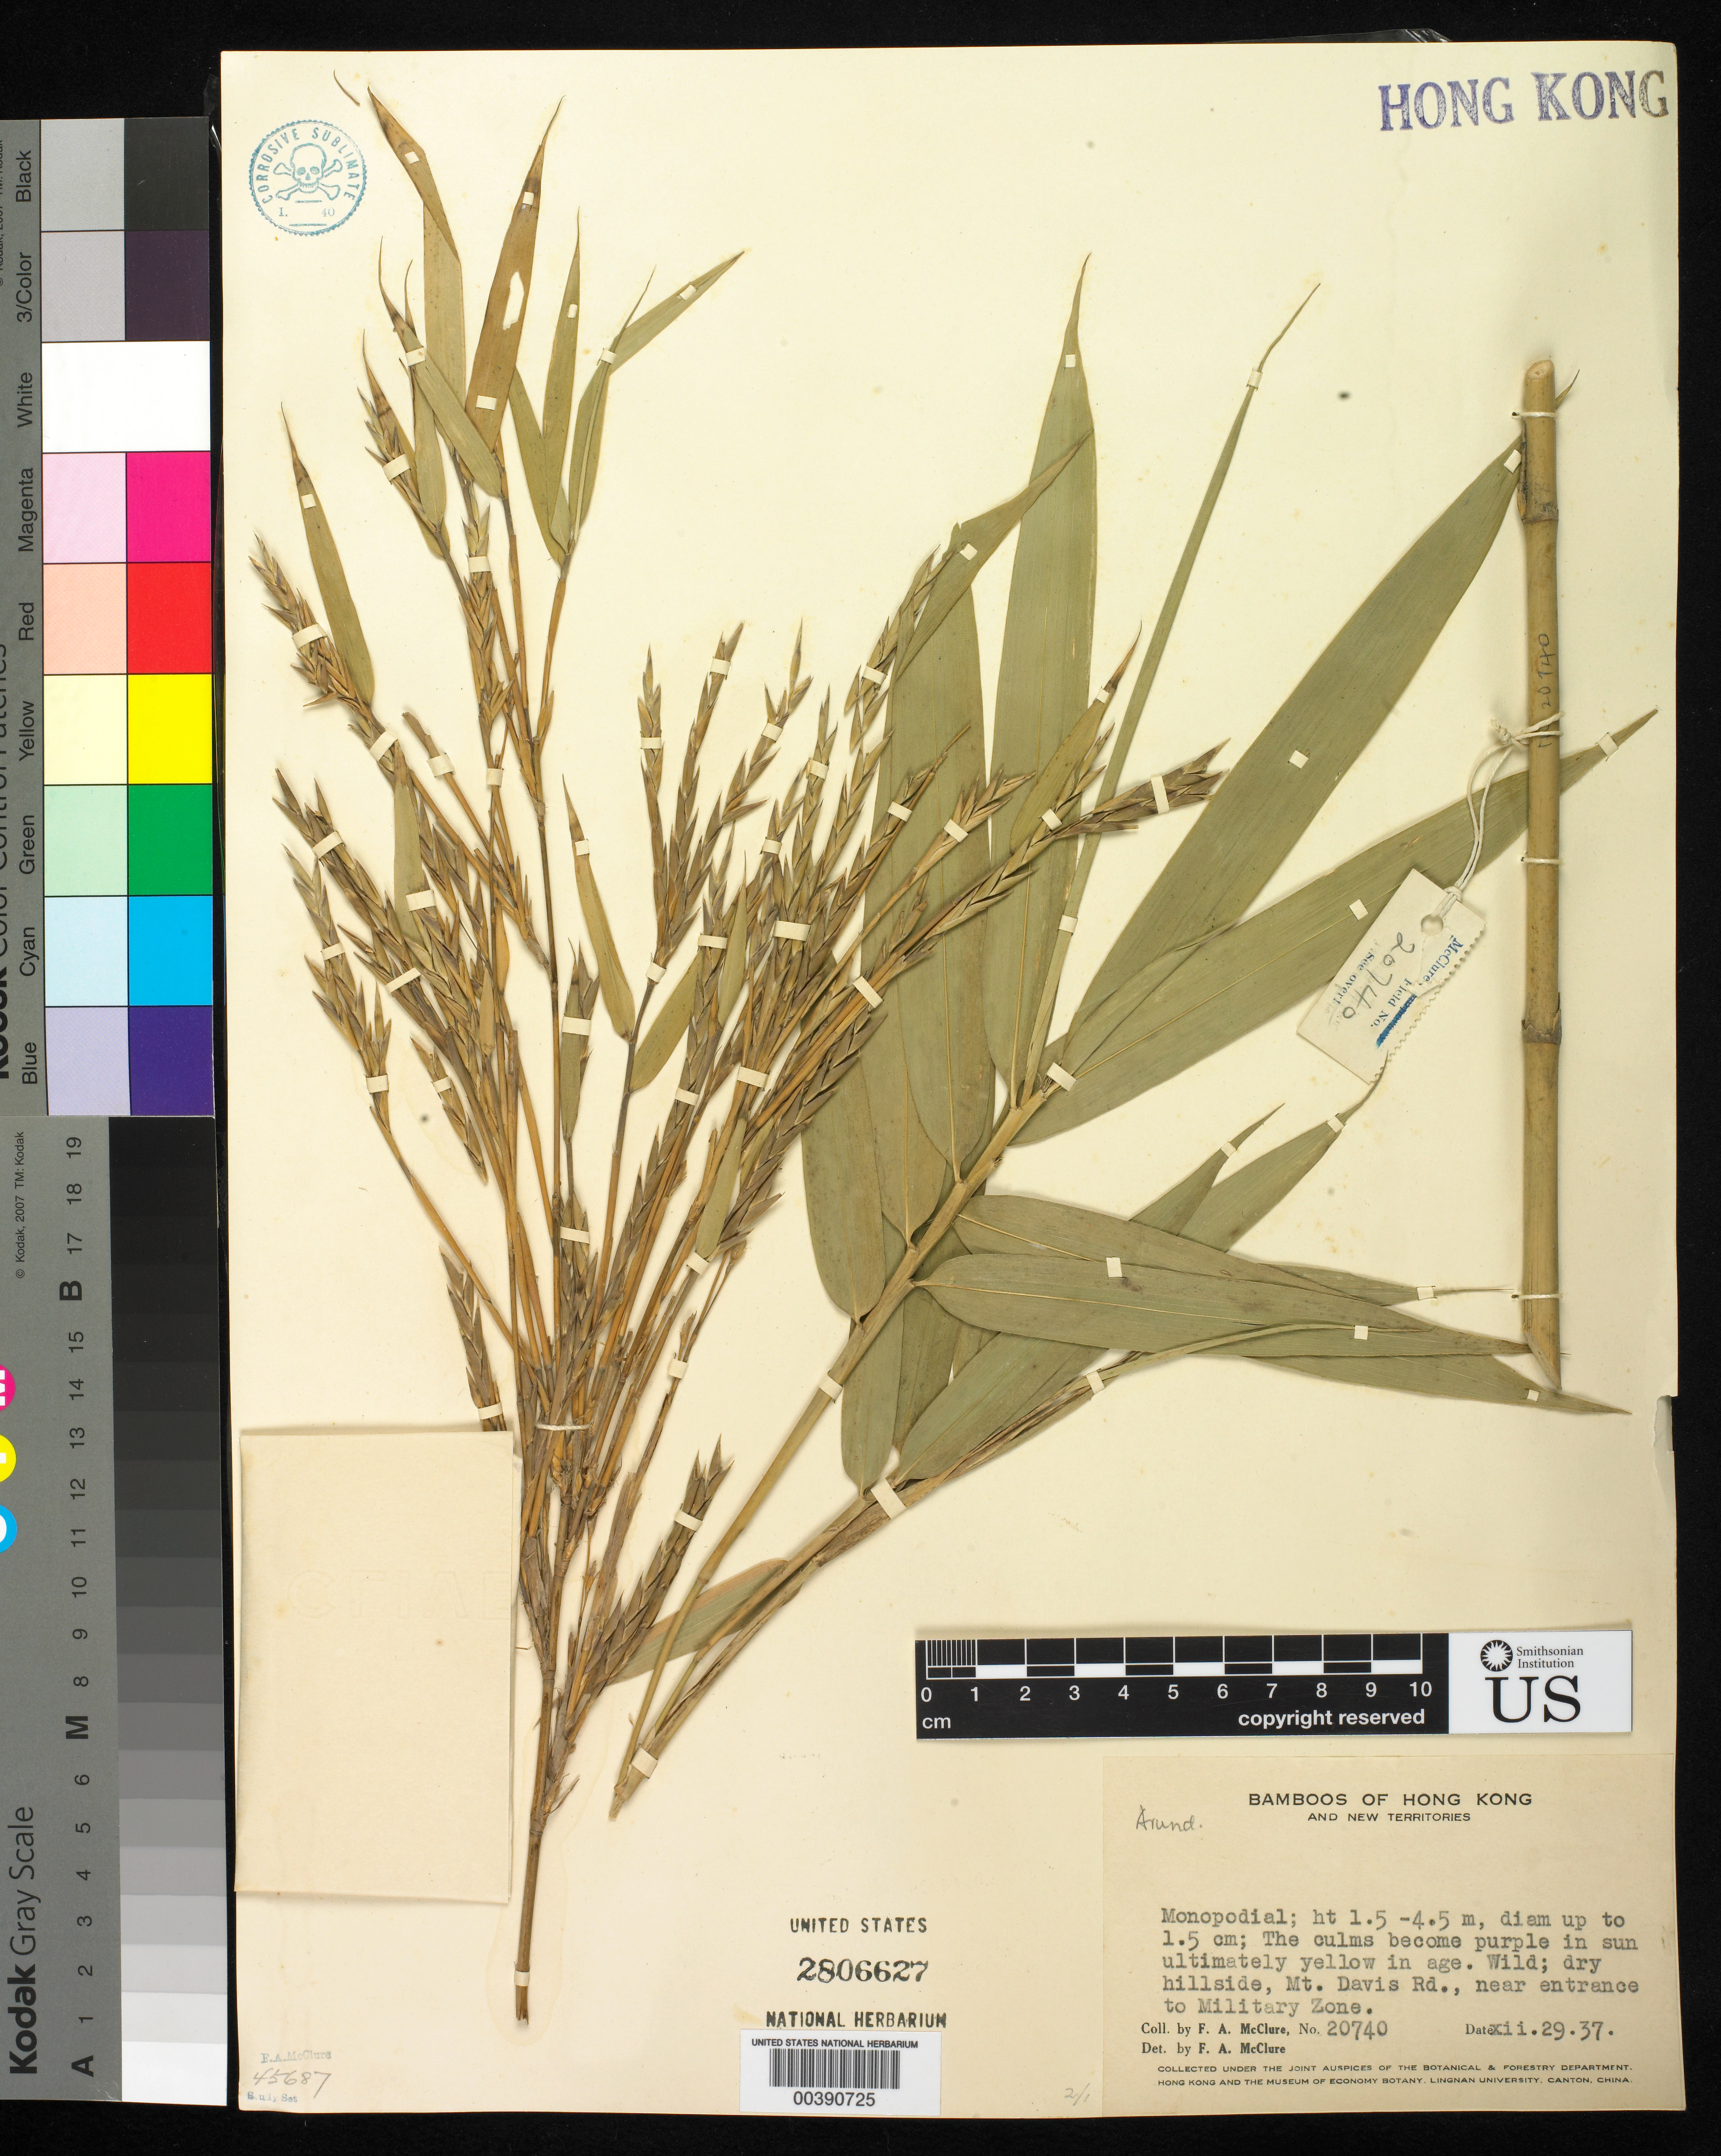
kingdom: Plantae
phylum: Tracheophyta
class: Liliopsida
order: Poales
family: Poaceae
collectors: F. A. McClure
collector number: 20740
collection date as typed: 29 Dec 1937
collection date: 1937-12-29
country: China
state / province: Hong Kong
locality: Military zone, mt. davis rd.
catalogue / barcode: US 2806627